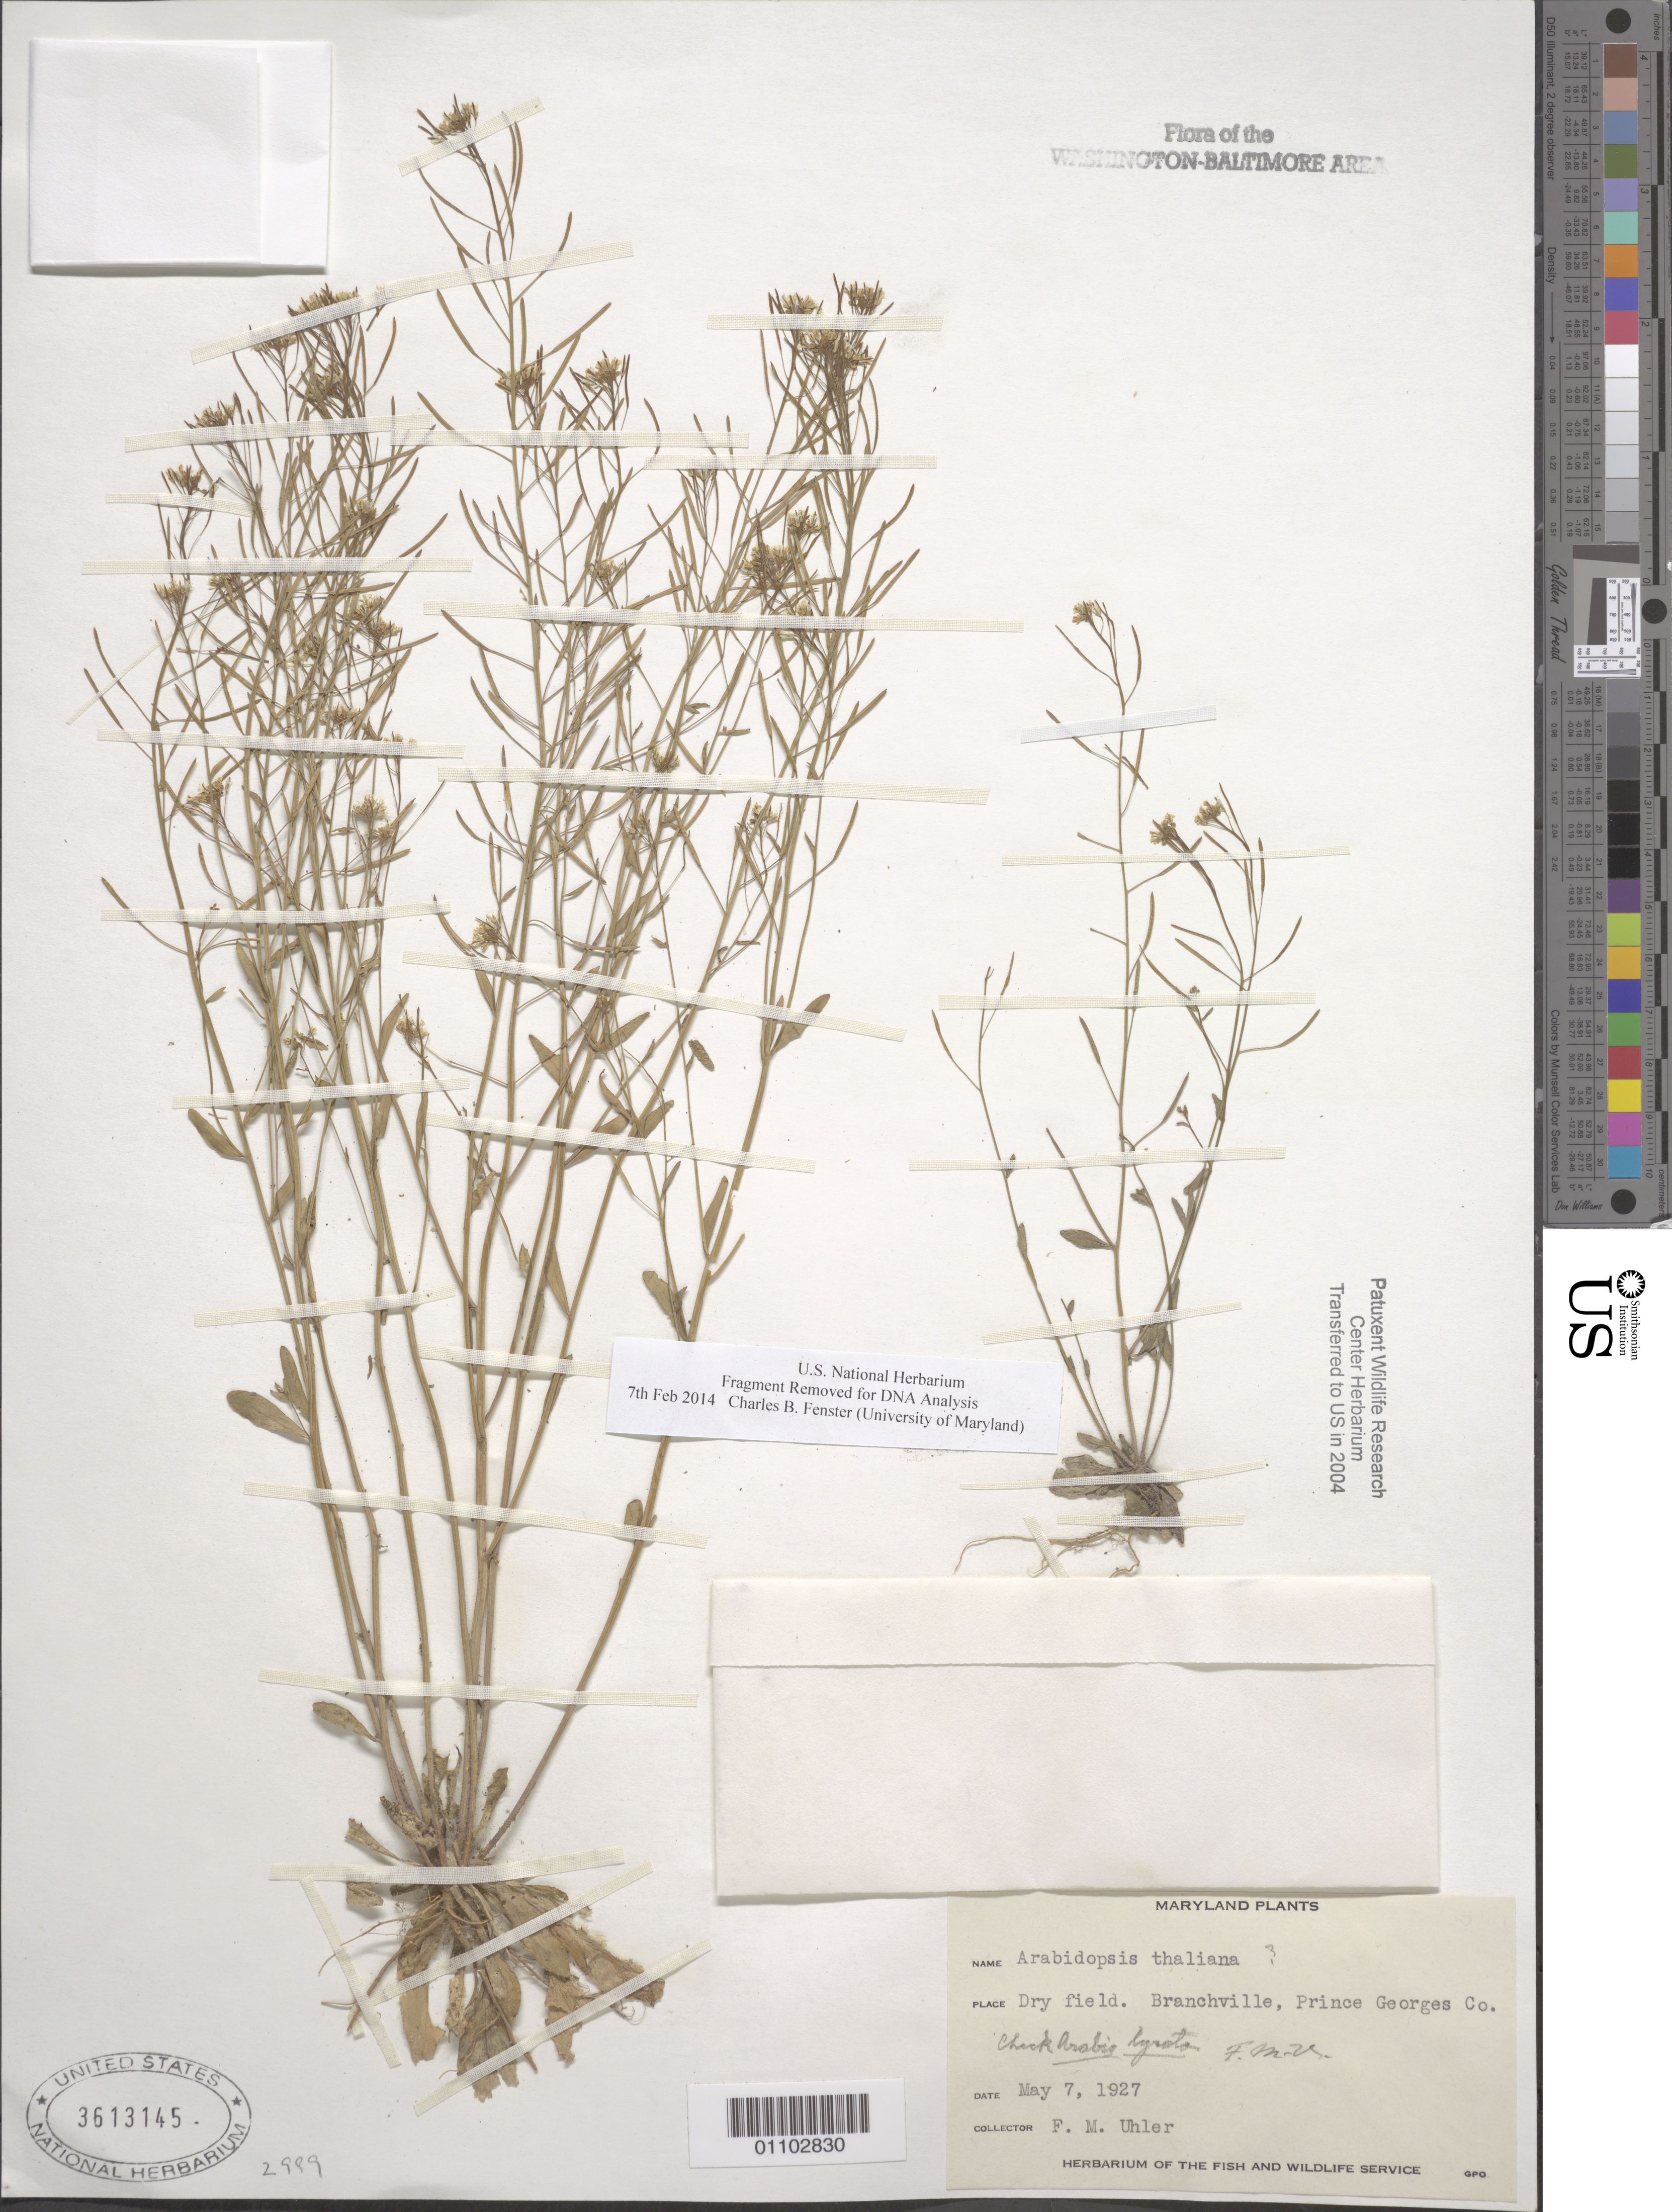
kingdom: Plantae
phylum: Tracheophyta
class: Magnoliopsida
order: Brassicales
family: Brassicaceae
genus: Arabidopsis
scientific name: Arabidopsis thaliana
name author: (L.) Heynh.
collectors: F. Uhler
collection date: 1927-05-07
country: United States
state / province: Maryland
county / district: Prince George's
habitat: Dry field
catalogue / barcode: US 3613145